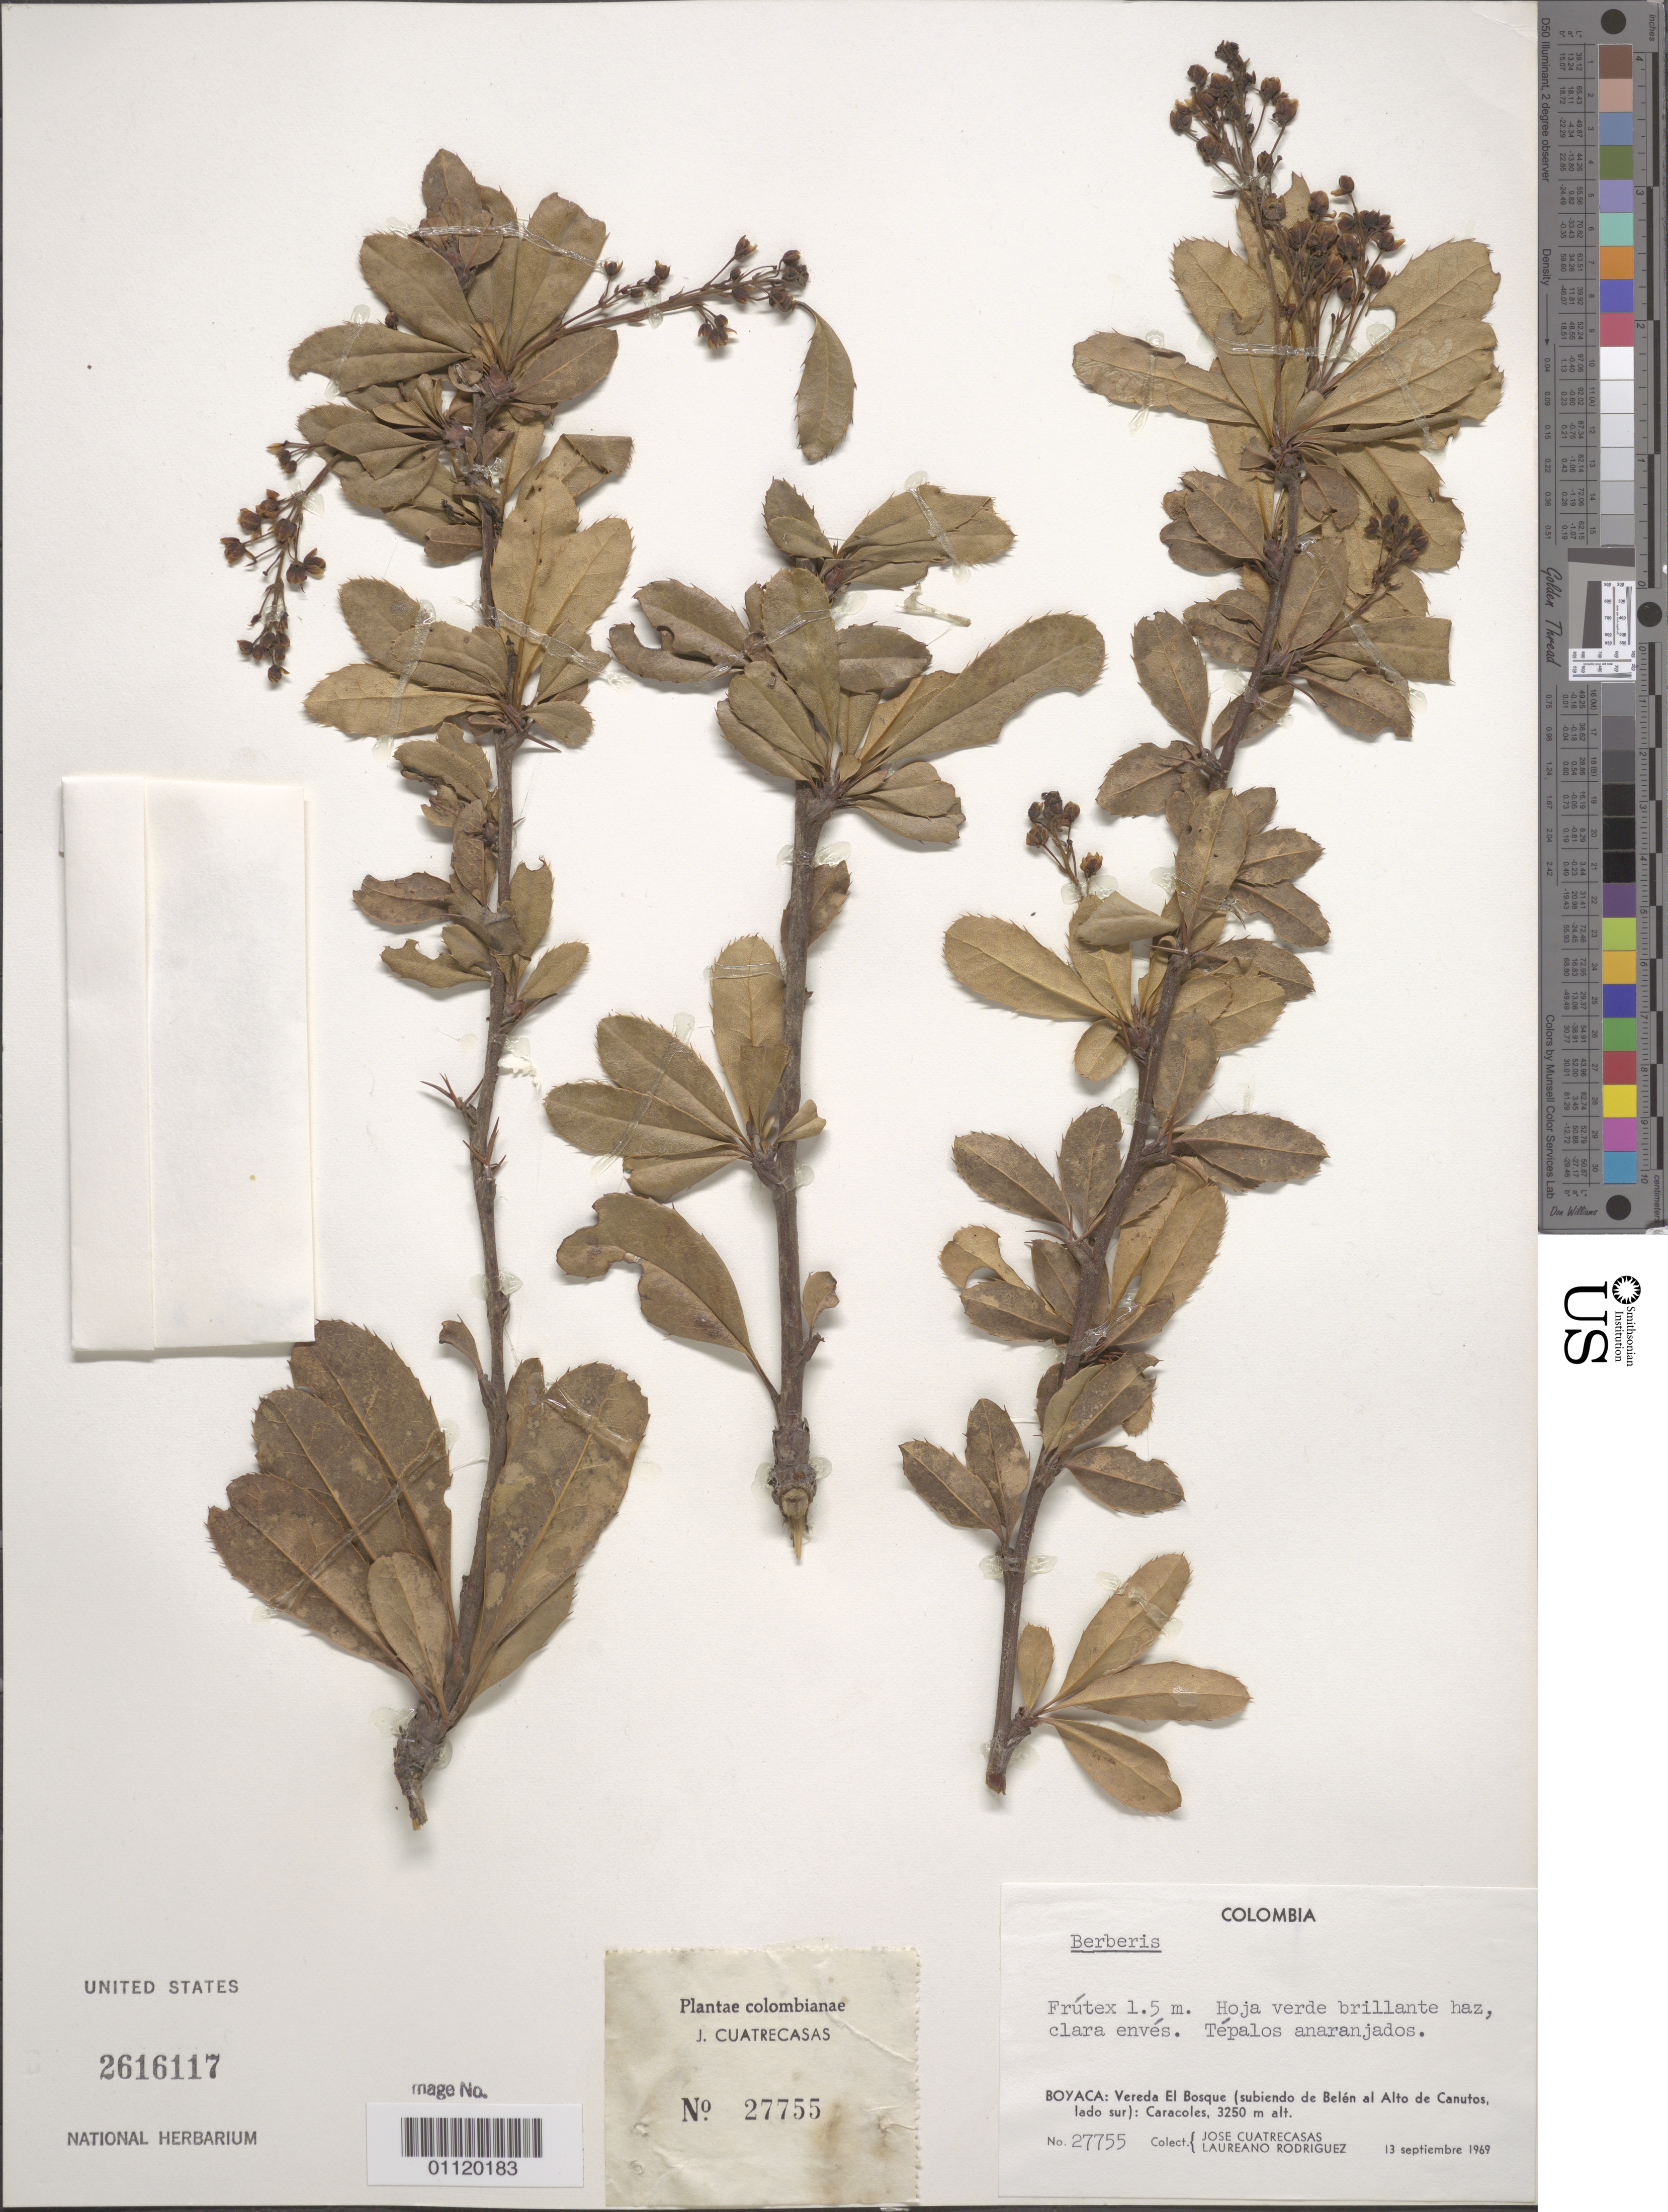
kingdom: Plantae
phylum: Tracheophyta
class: Magnoliopsida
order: Ranunculales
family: Berberidaceae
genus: Berberis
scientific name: Berberis sp.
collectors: J. Cuatrecasas & L. Rodriguez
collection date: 1969-09-13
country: Colombia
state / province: Boyacá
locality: Vereda El Bosque (subiendo de Belén al Alto de Canutos, lado sur): Caracoles.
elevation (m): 3250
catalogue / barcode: US 2616117